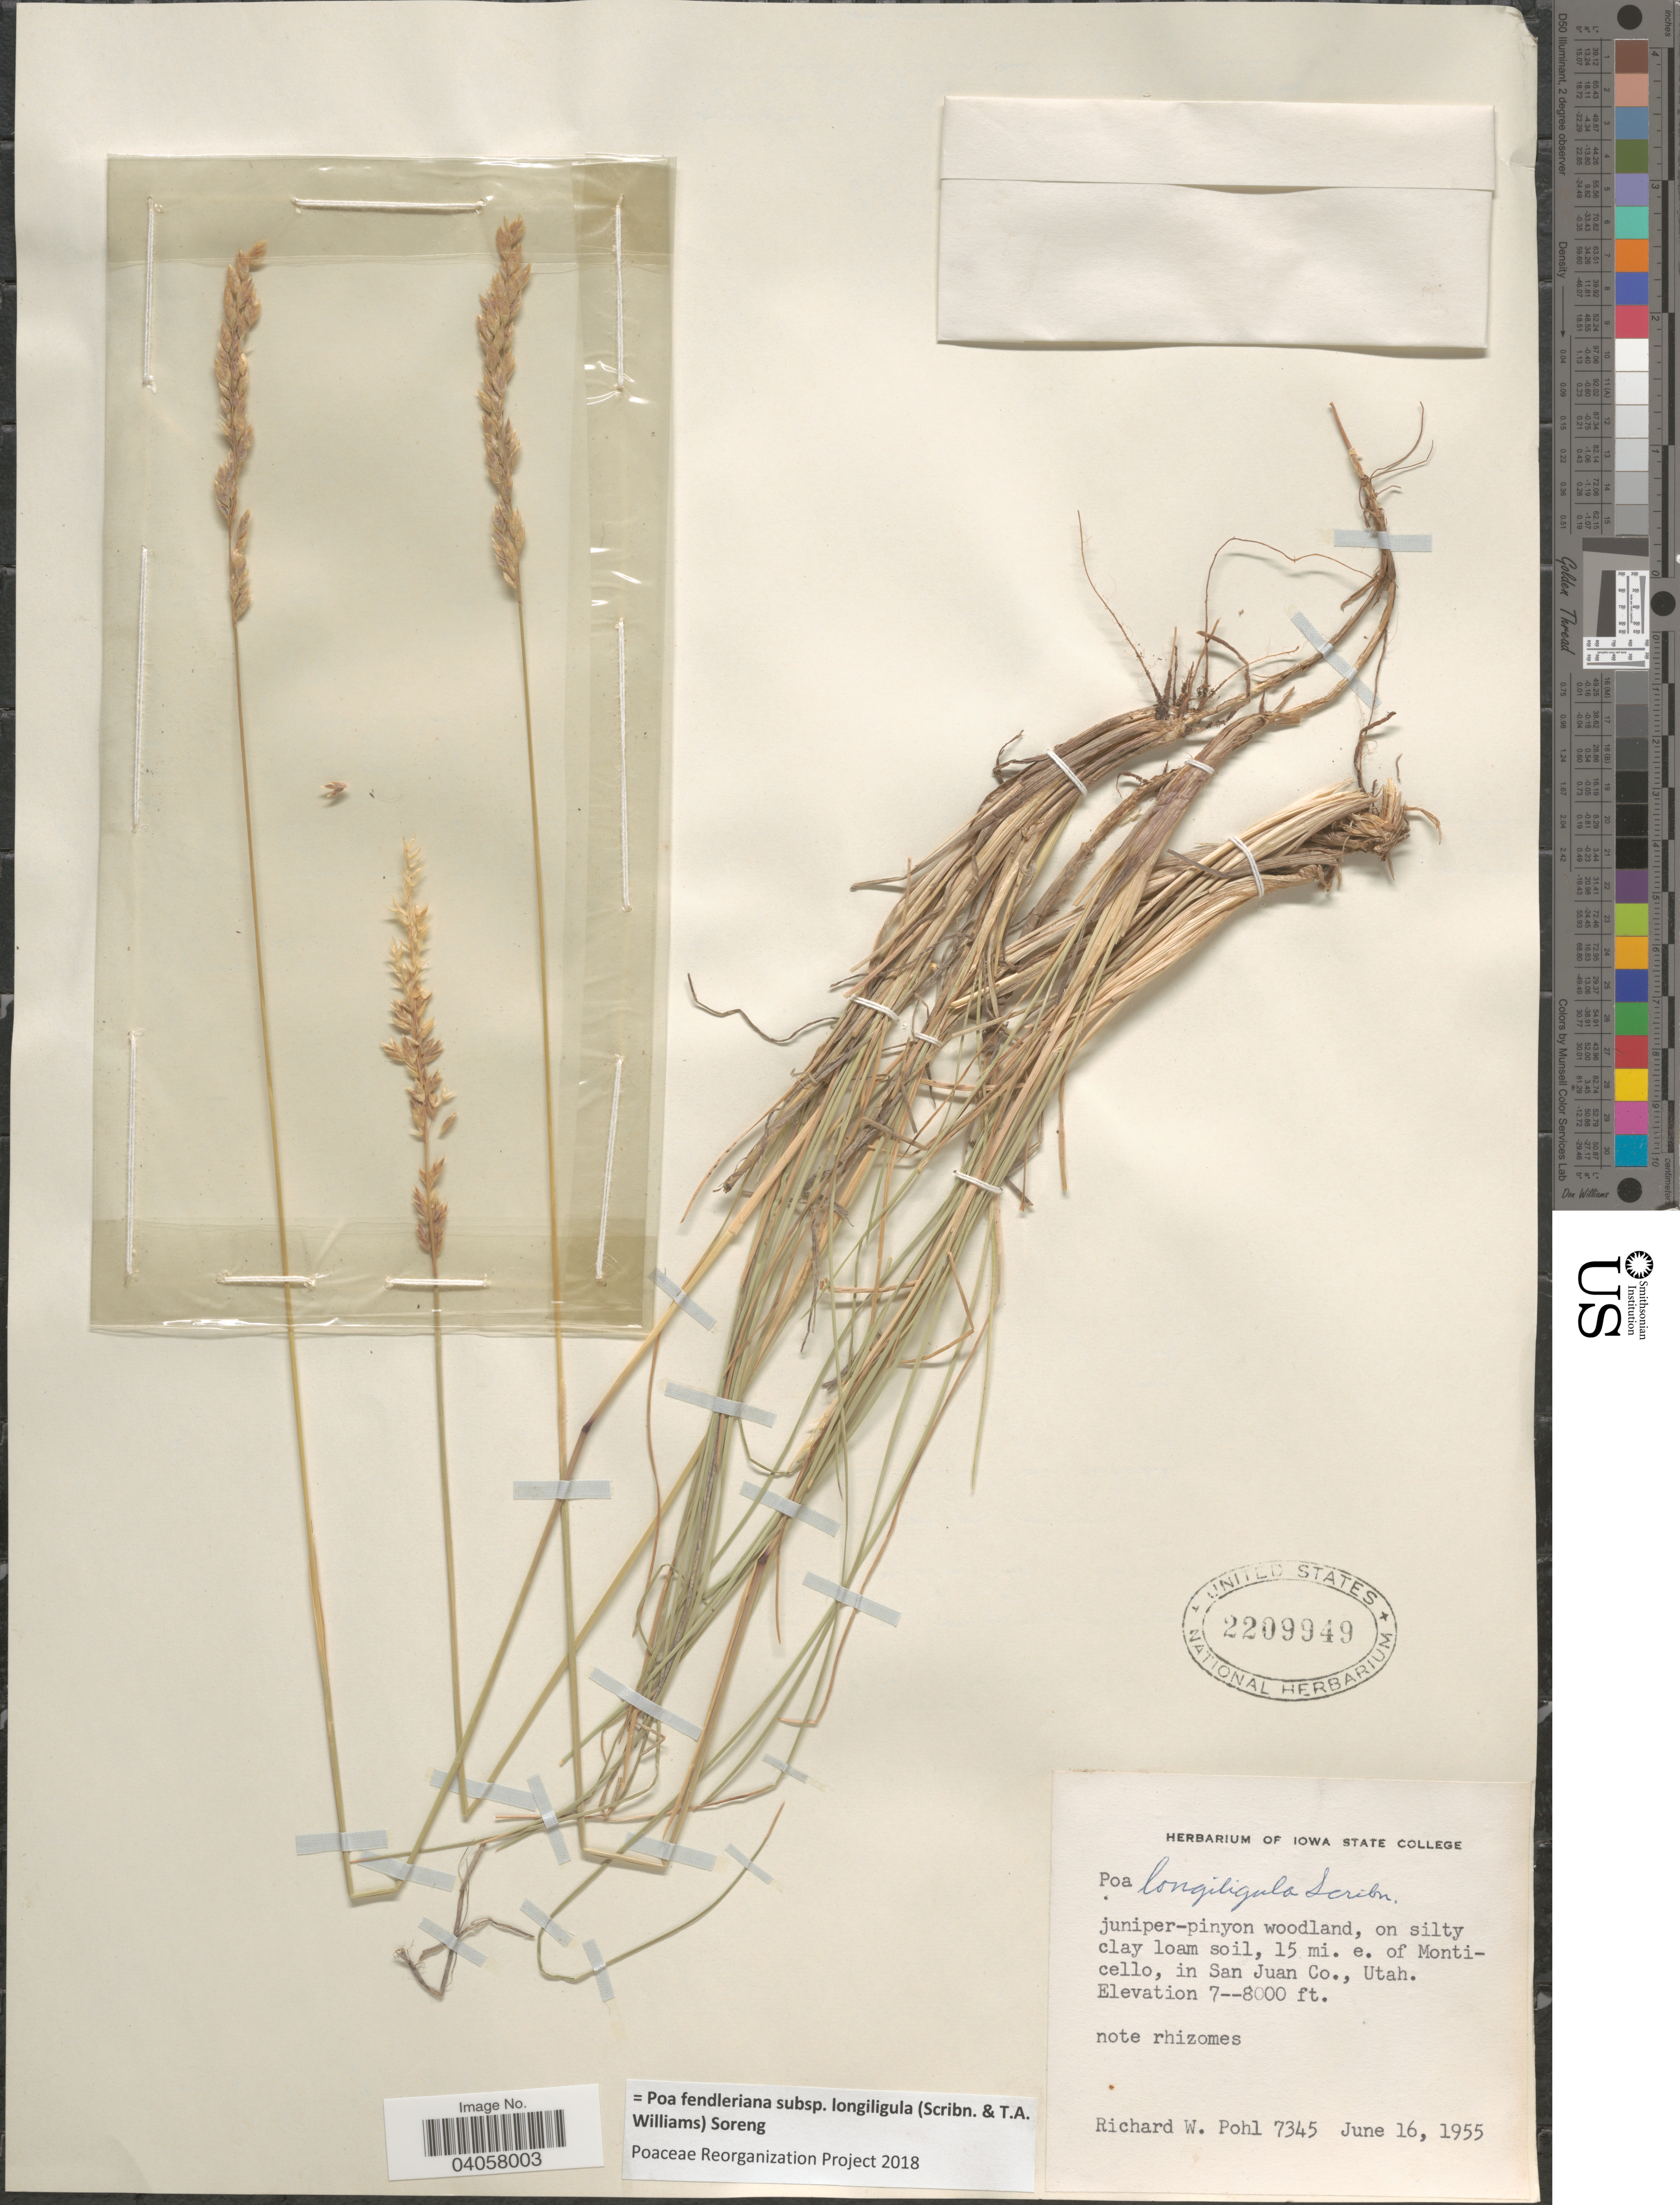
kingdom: Plantae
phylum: Tracheophyta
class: Liliopsida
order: Poales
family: Poaceae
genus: Poa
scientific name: Poa fendleriana subsp. longiligula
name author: (Scribn. & T.A. Williams) Soreng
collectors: R. W. Pohl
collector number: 7345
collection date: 1955-06-16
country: United States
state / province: Utah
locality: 15 mi. e. of Monticello, in San Juan Co.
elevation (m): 2134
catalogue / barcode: US 2209949